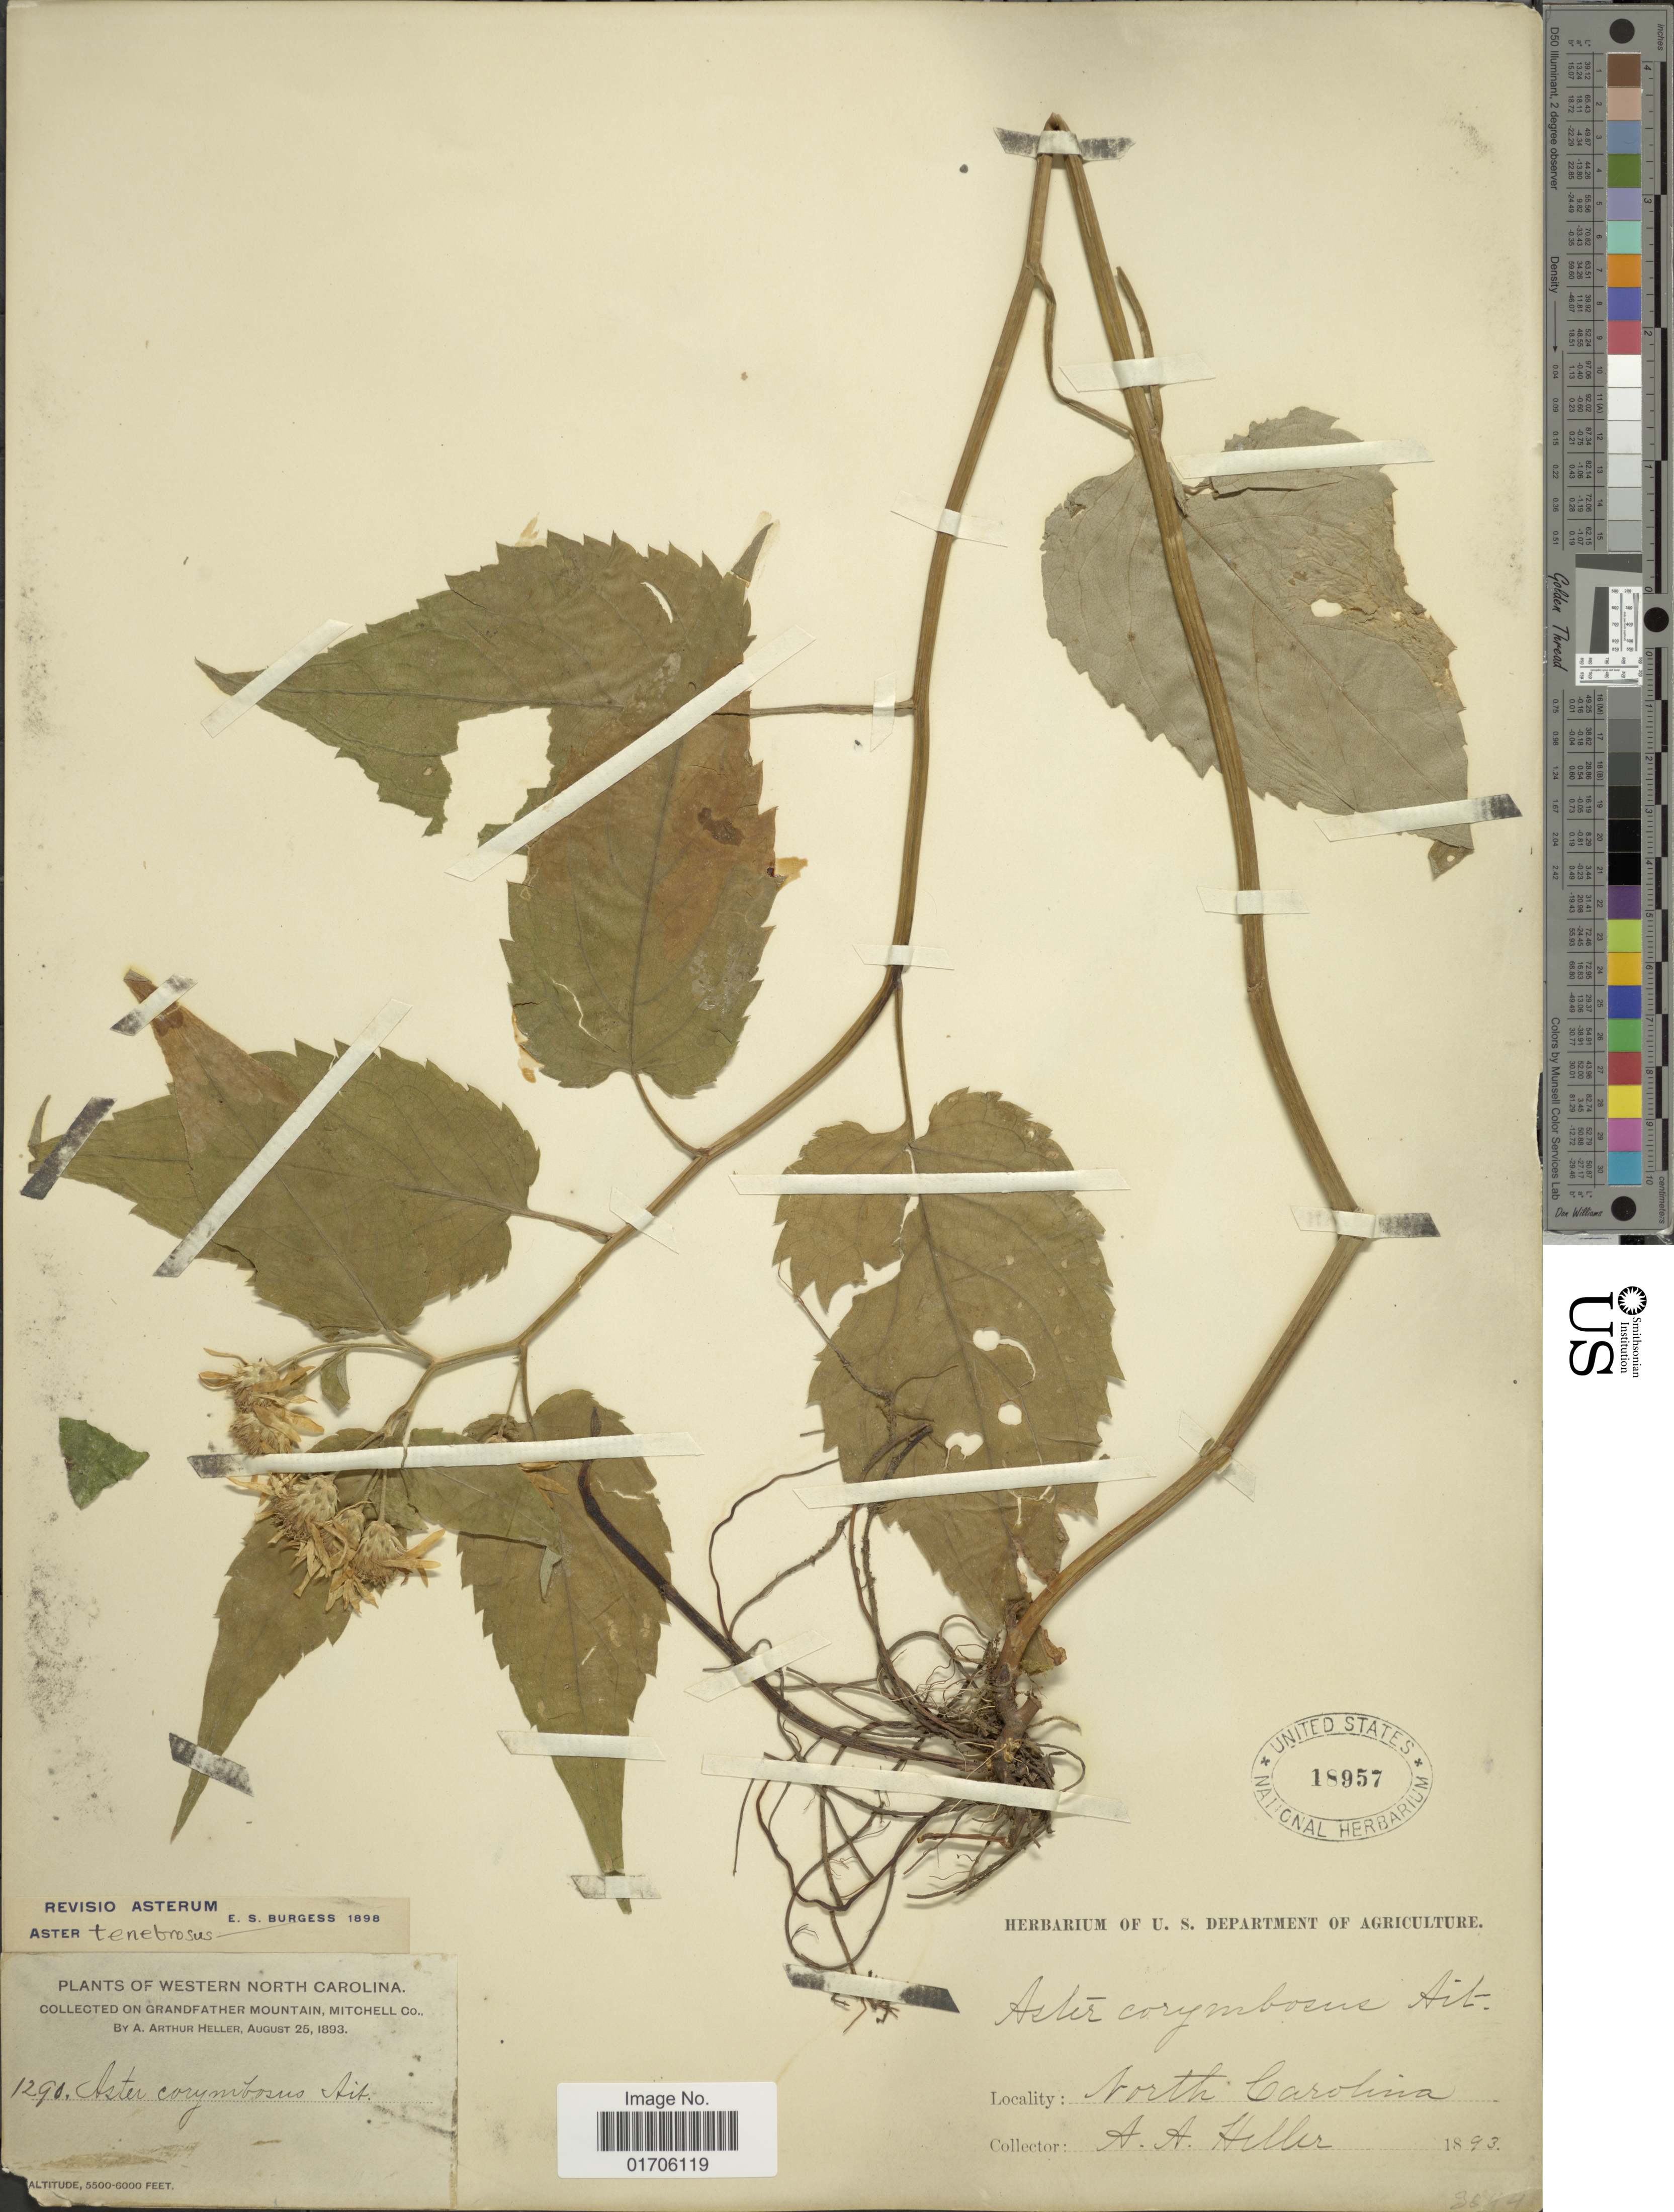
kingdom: Plantae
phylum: Tracheophyta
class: Magnoliopsida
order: Asterales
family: Asteraceae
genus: Aster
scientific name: Aster tenebrosus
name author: E.S. Burgess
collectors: A. A. Heller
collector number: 1290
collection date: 1893-08-25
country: United States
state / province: North Carolina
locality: Western North Carolina. On Grandfather Mountain, Mitchell Co.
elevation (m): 1676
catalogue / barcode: US 18957